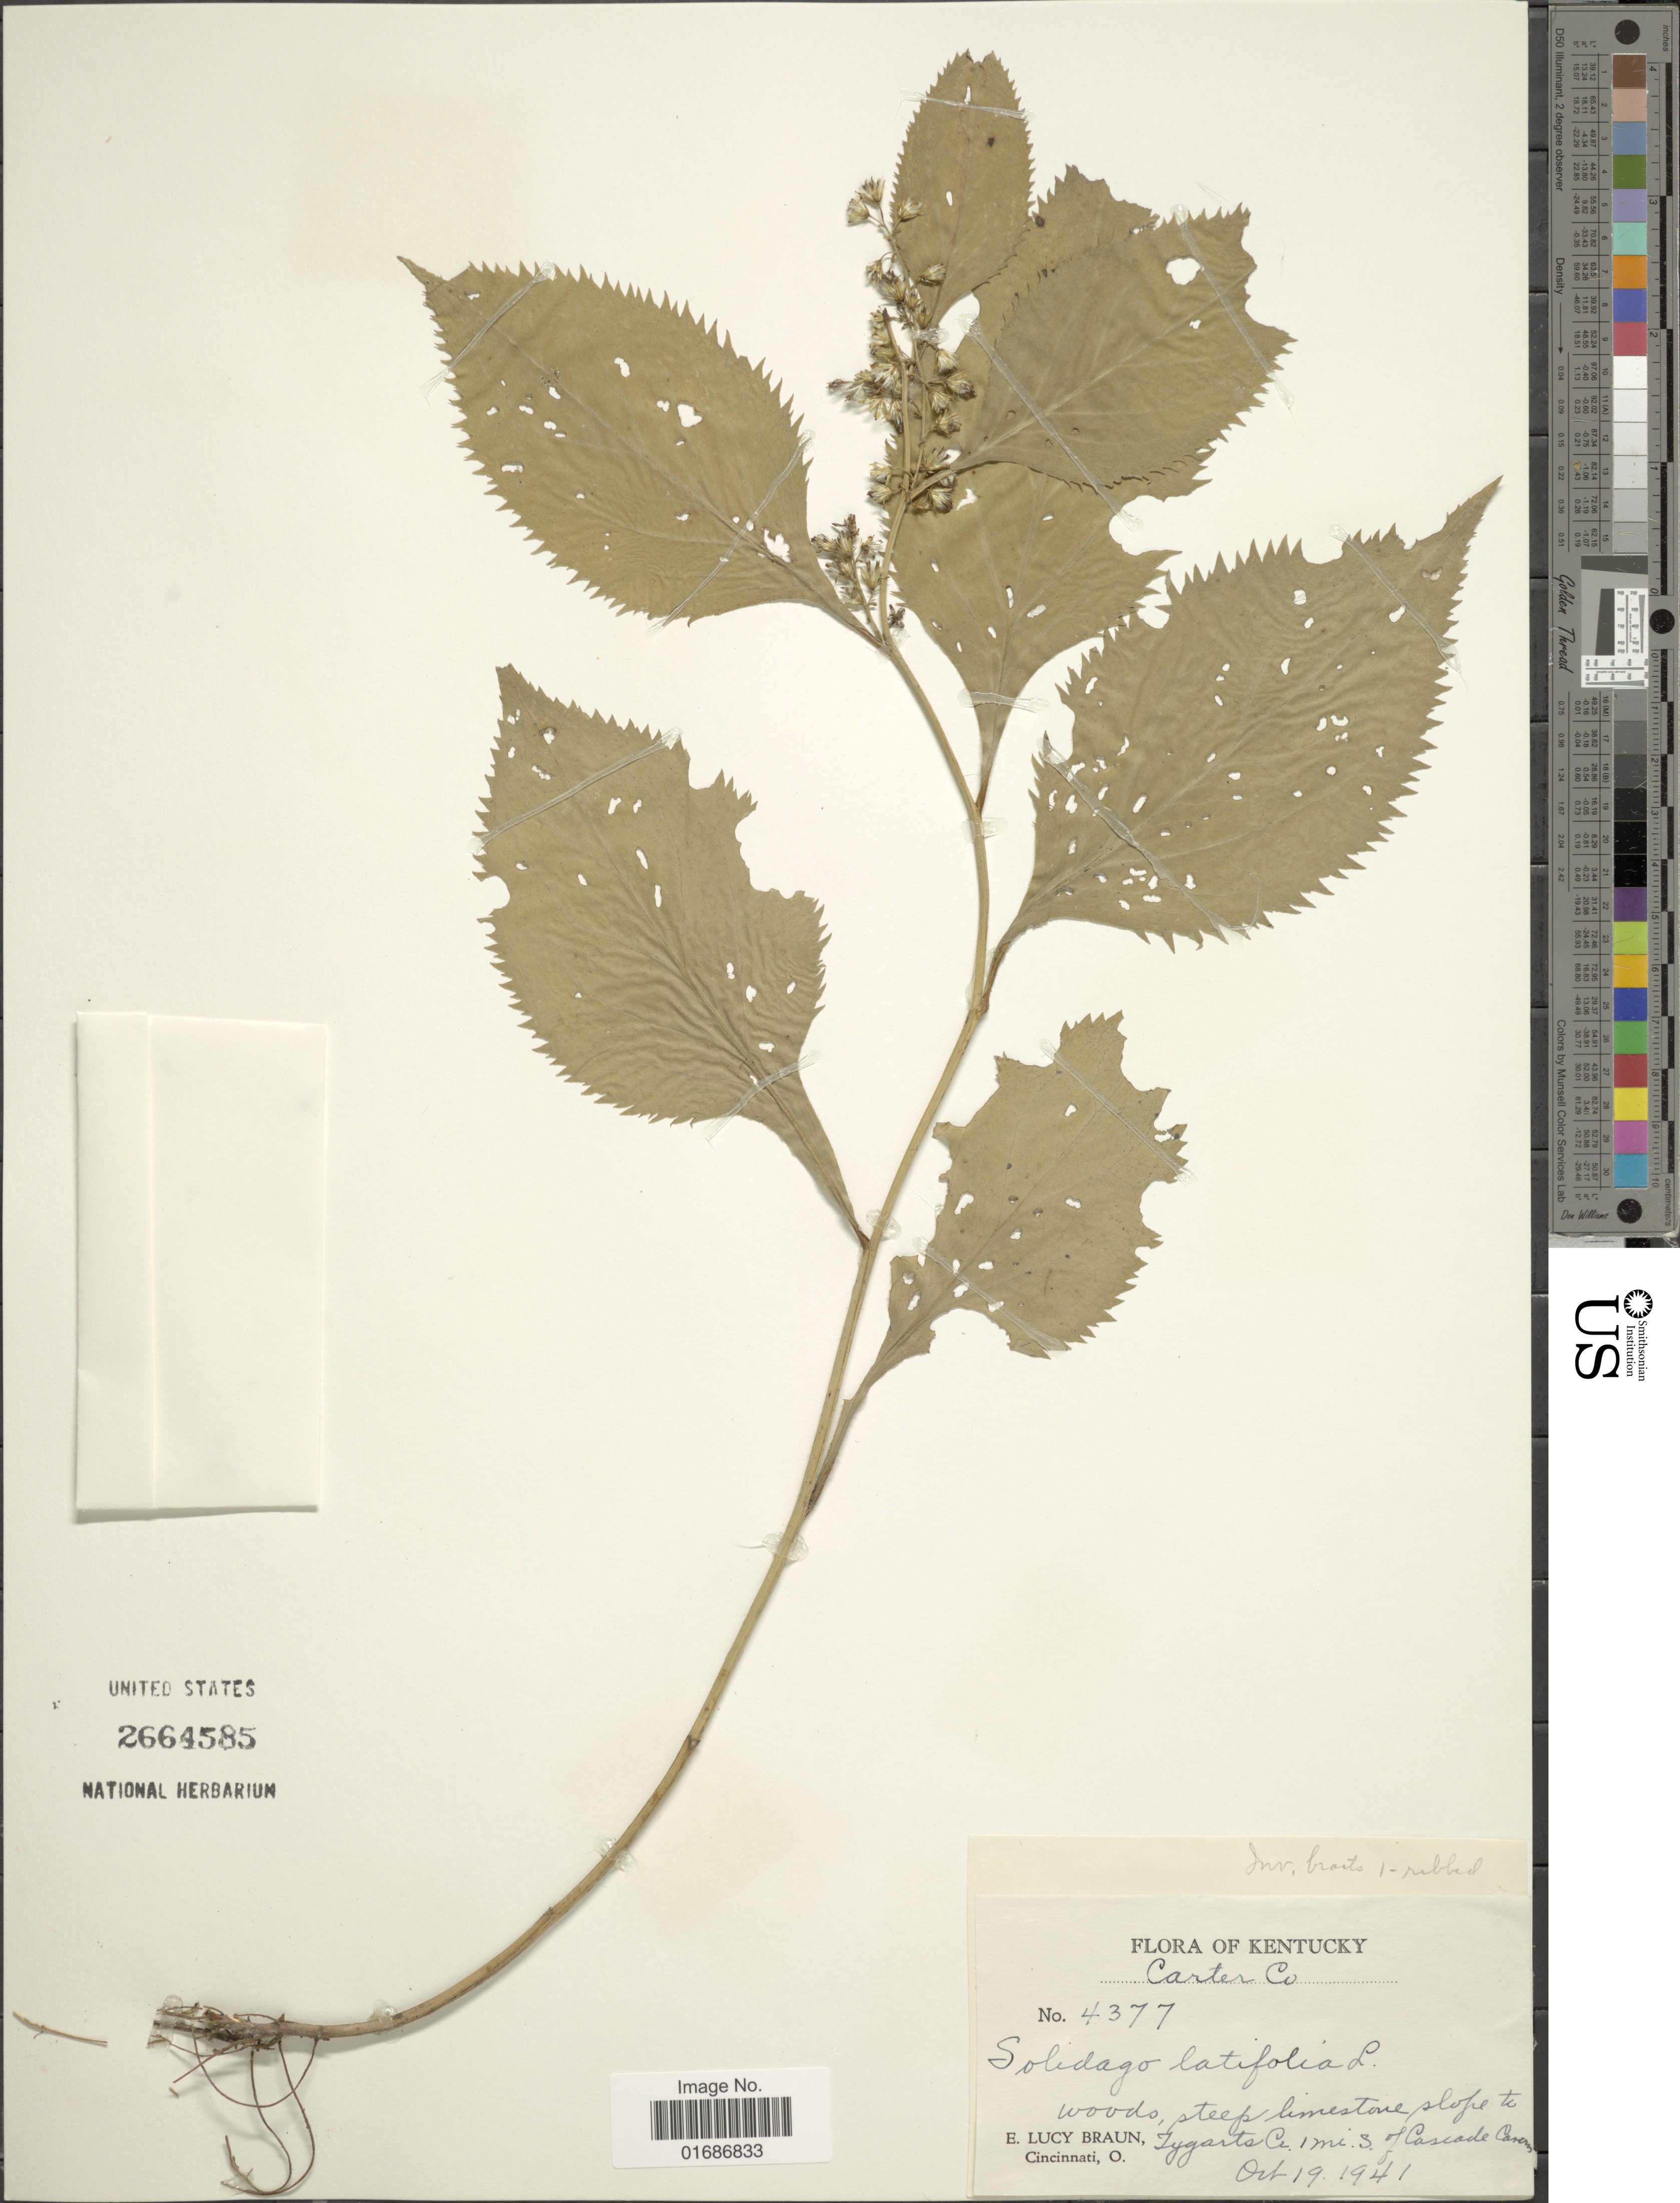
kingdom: Plantae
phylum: Tracheophyta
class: Magnoliopsida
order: Asterales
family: Asteraceae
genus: Solidago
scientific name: Solidago flexicaulis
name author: L.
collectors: E. L. Braun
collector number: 4377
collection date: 1941-10-19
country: United States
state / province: Kentucky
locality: Carter Co., Tygarts Co, 1 mi. S. of Cascade Cavern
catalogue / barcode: US 2664585